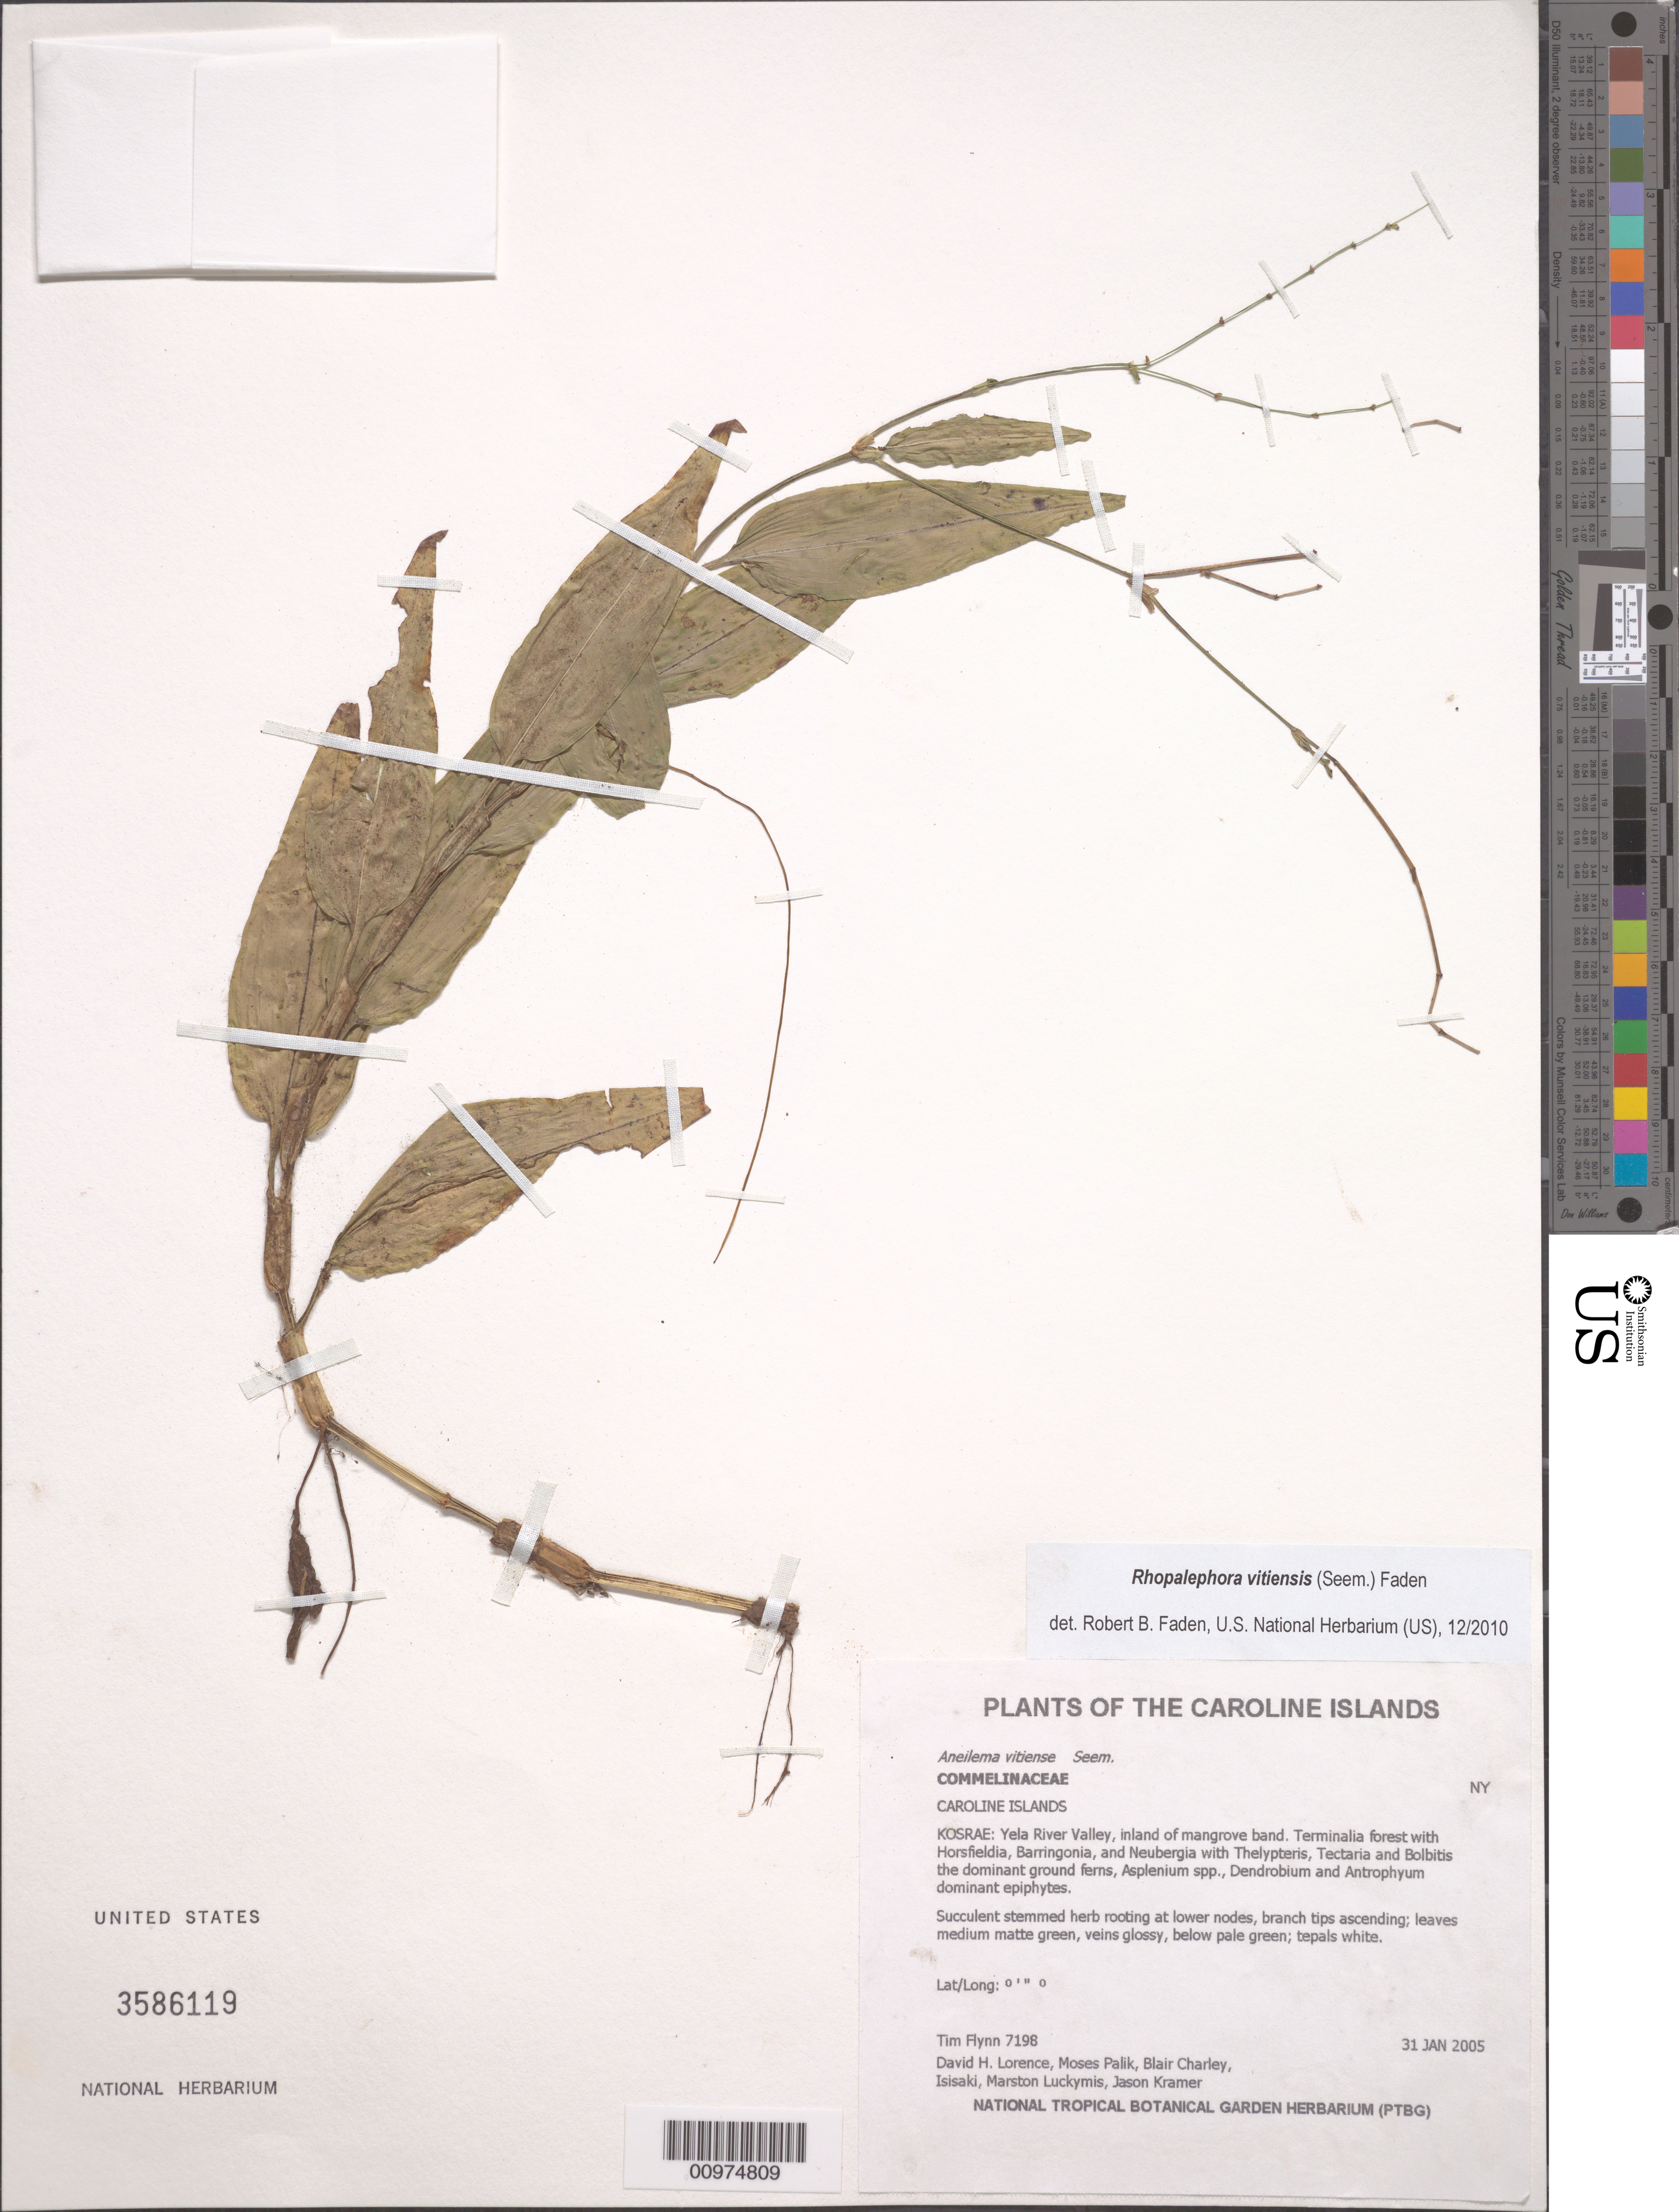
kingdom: Plantae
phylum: Tracheophyta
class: Liliopsida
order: Commelinales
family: Commelinaceae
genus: Rhopalephora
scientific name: Rhopalephora vitiensis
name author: (Seem.) Faden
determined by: Faden, Robert B., (US), Smithsonian Institution - National Museum of Natural History (UNITED STATES)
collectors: T. W. Flynn et al.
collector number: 7198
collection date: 2005-01-31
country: Micronesia, Federated States of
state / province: Kosrae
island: Kosrae [Kusaie]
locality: Yela River Valley, inland of mangrove band.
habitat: Terminalia forest with Horsfieldia, Barringonia, and Neubergia with Thelypteris, Tectaria and Bolbitis the dominant ground ferns, Asplenium spp., Dendrobium and Antrophyum dominant epiphytes.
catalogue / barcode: US 3586119